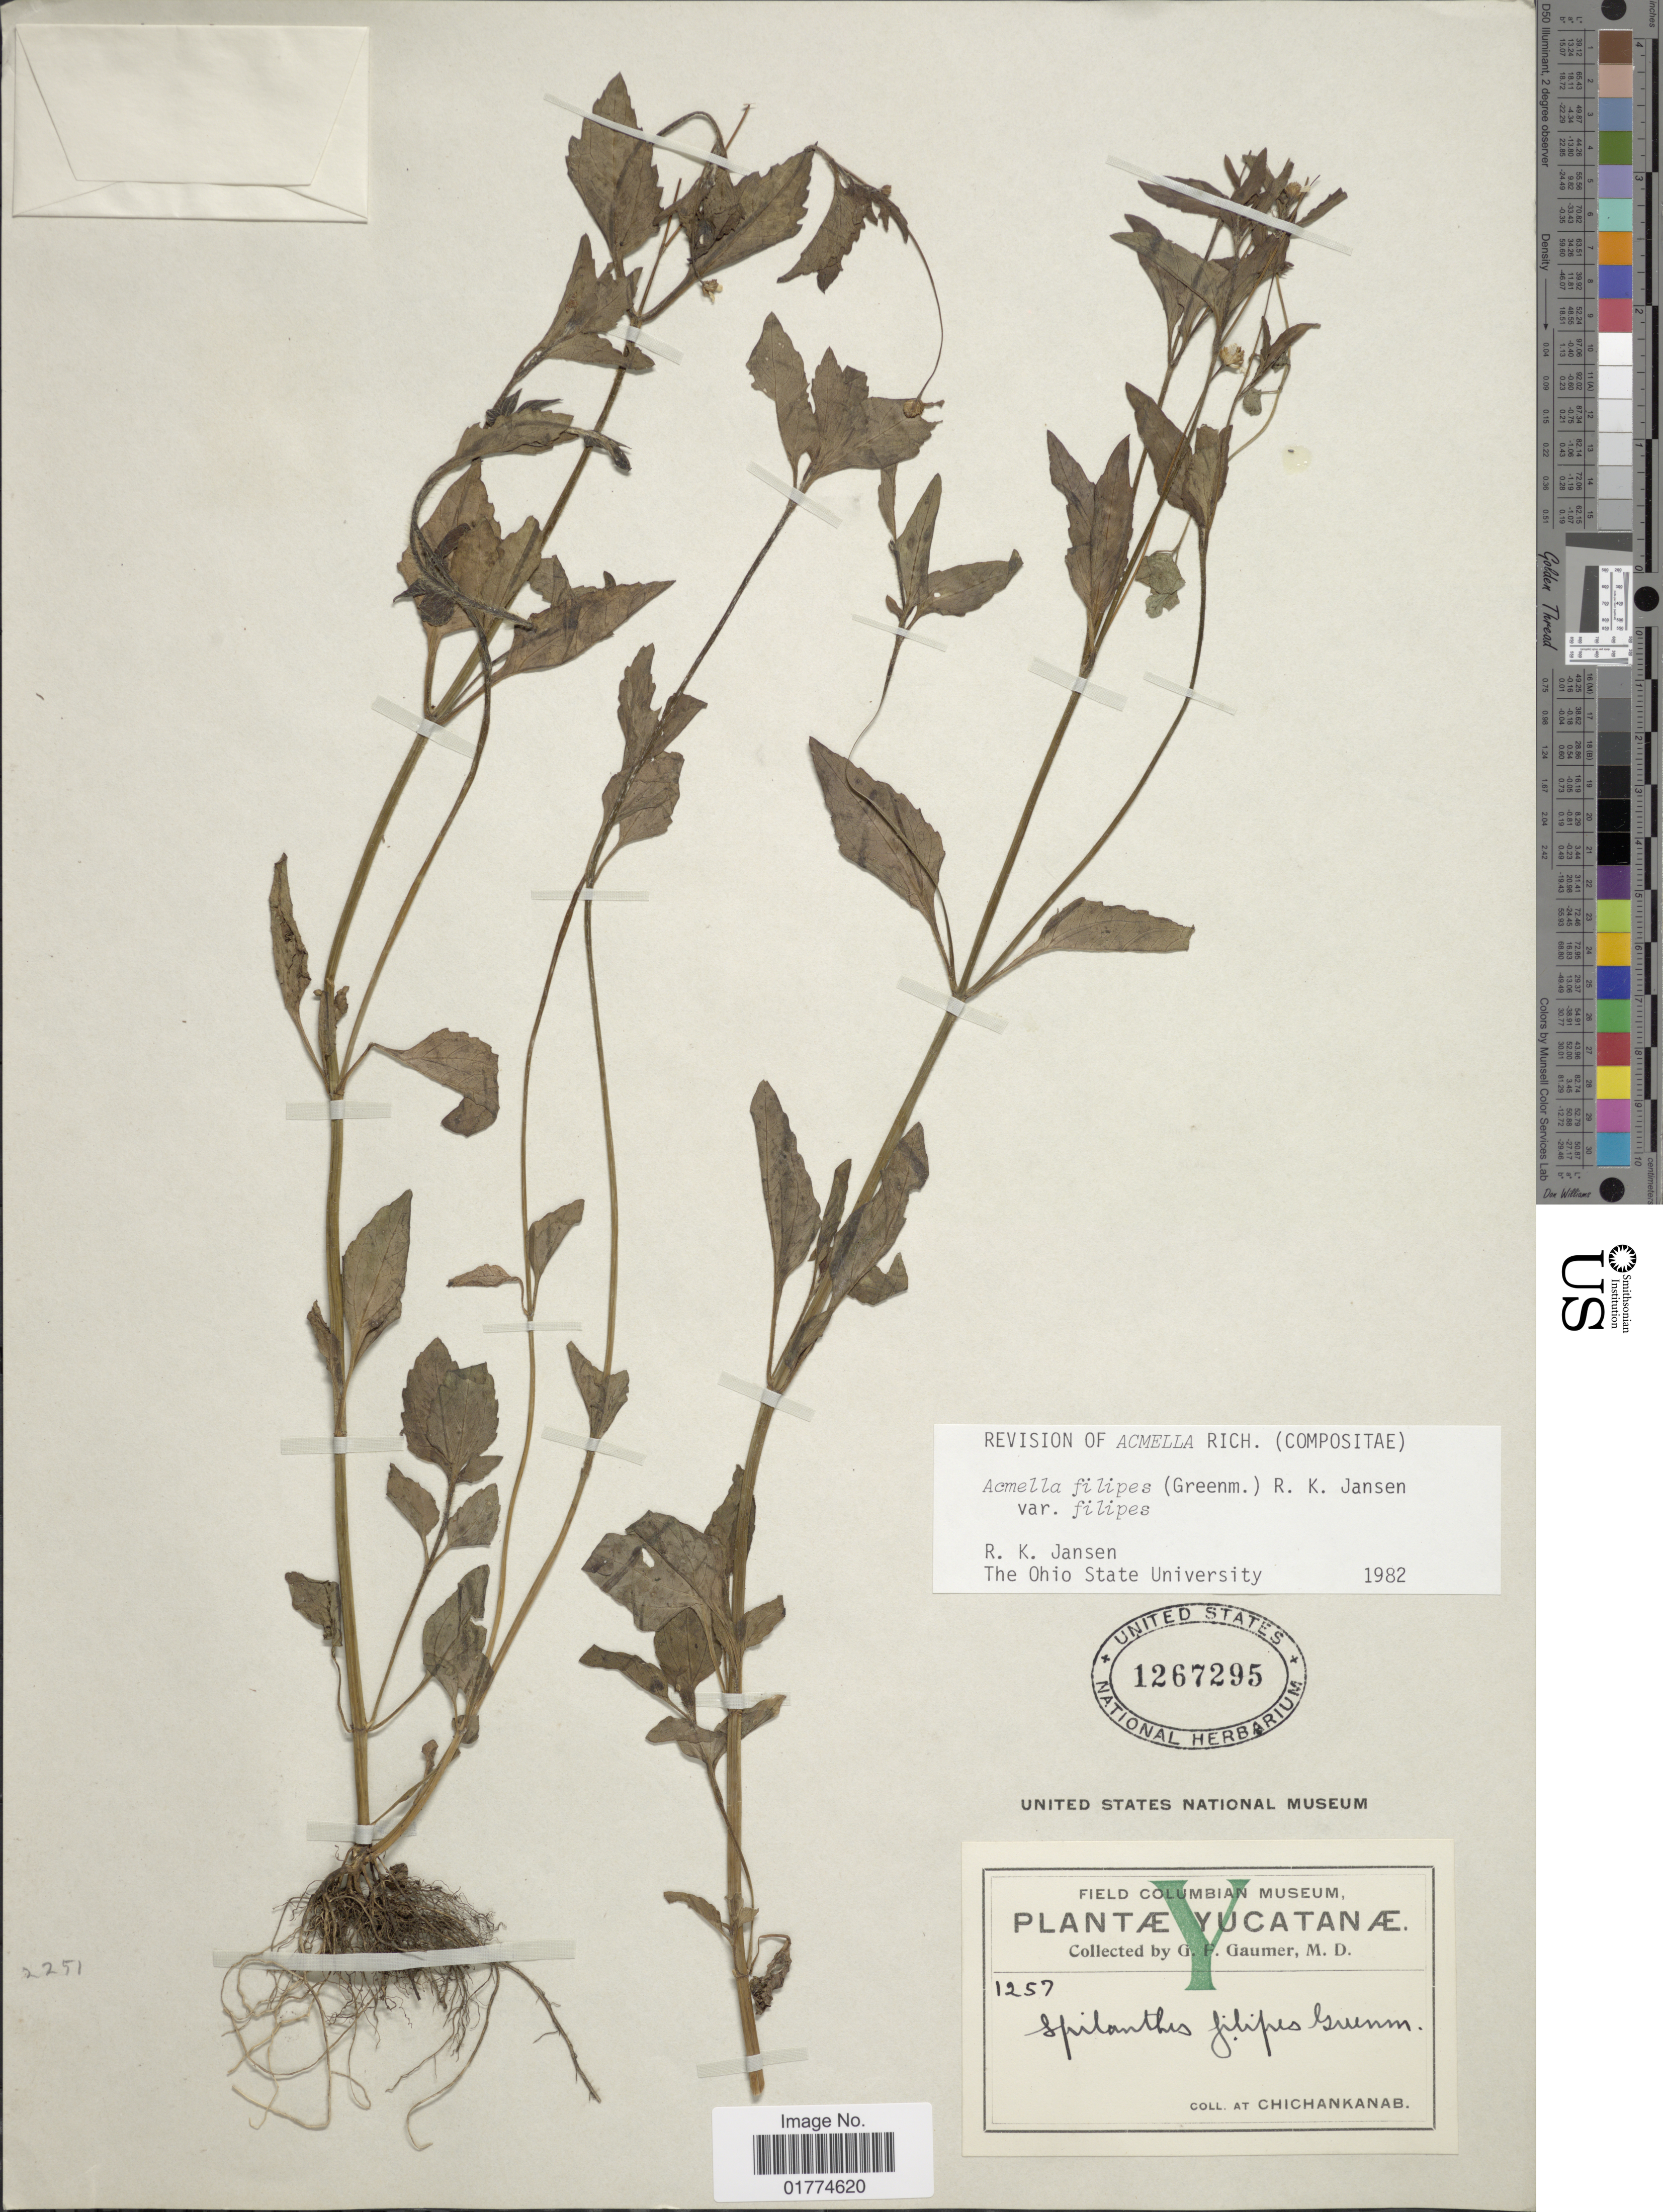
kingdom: Plantae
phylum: Tracheophyta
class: Magnoliopsida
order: Asterales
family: Asteraceae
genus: Acmella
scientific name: Acmella filipes var. filipes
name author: (Greenm.) R.K. Jansen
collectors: G. F. Gaumer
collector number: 1257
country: Mexico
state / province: Yucatán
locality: Chichankanab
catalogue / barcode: US 1267295